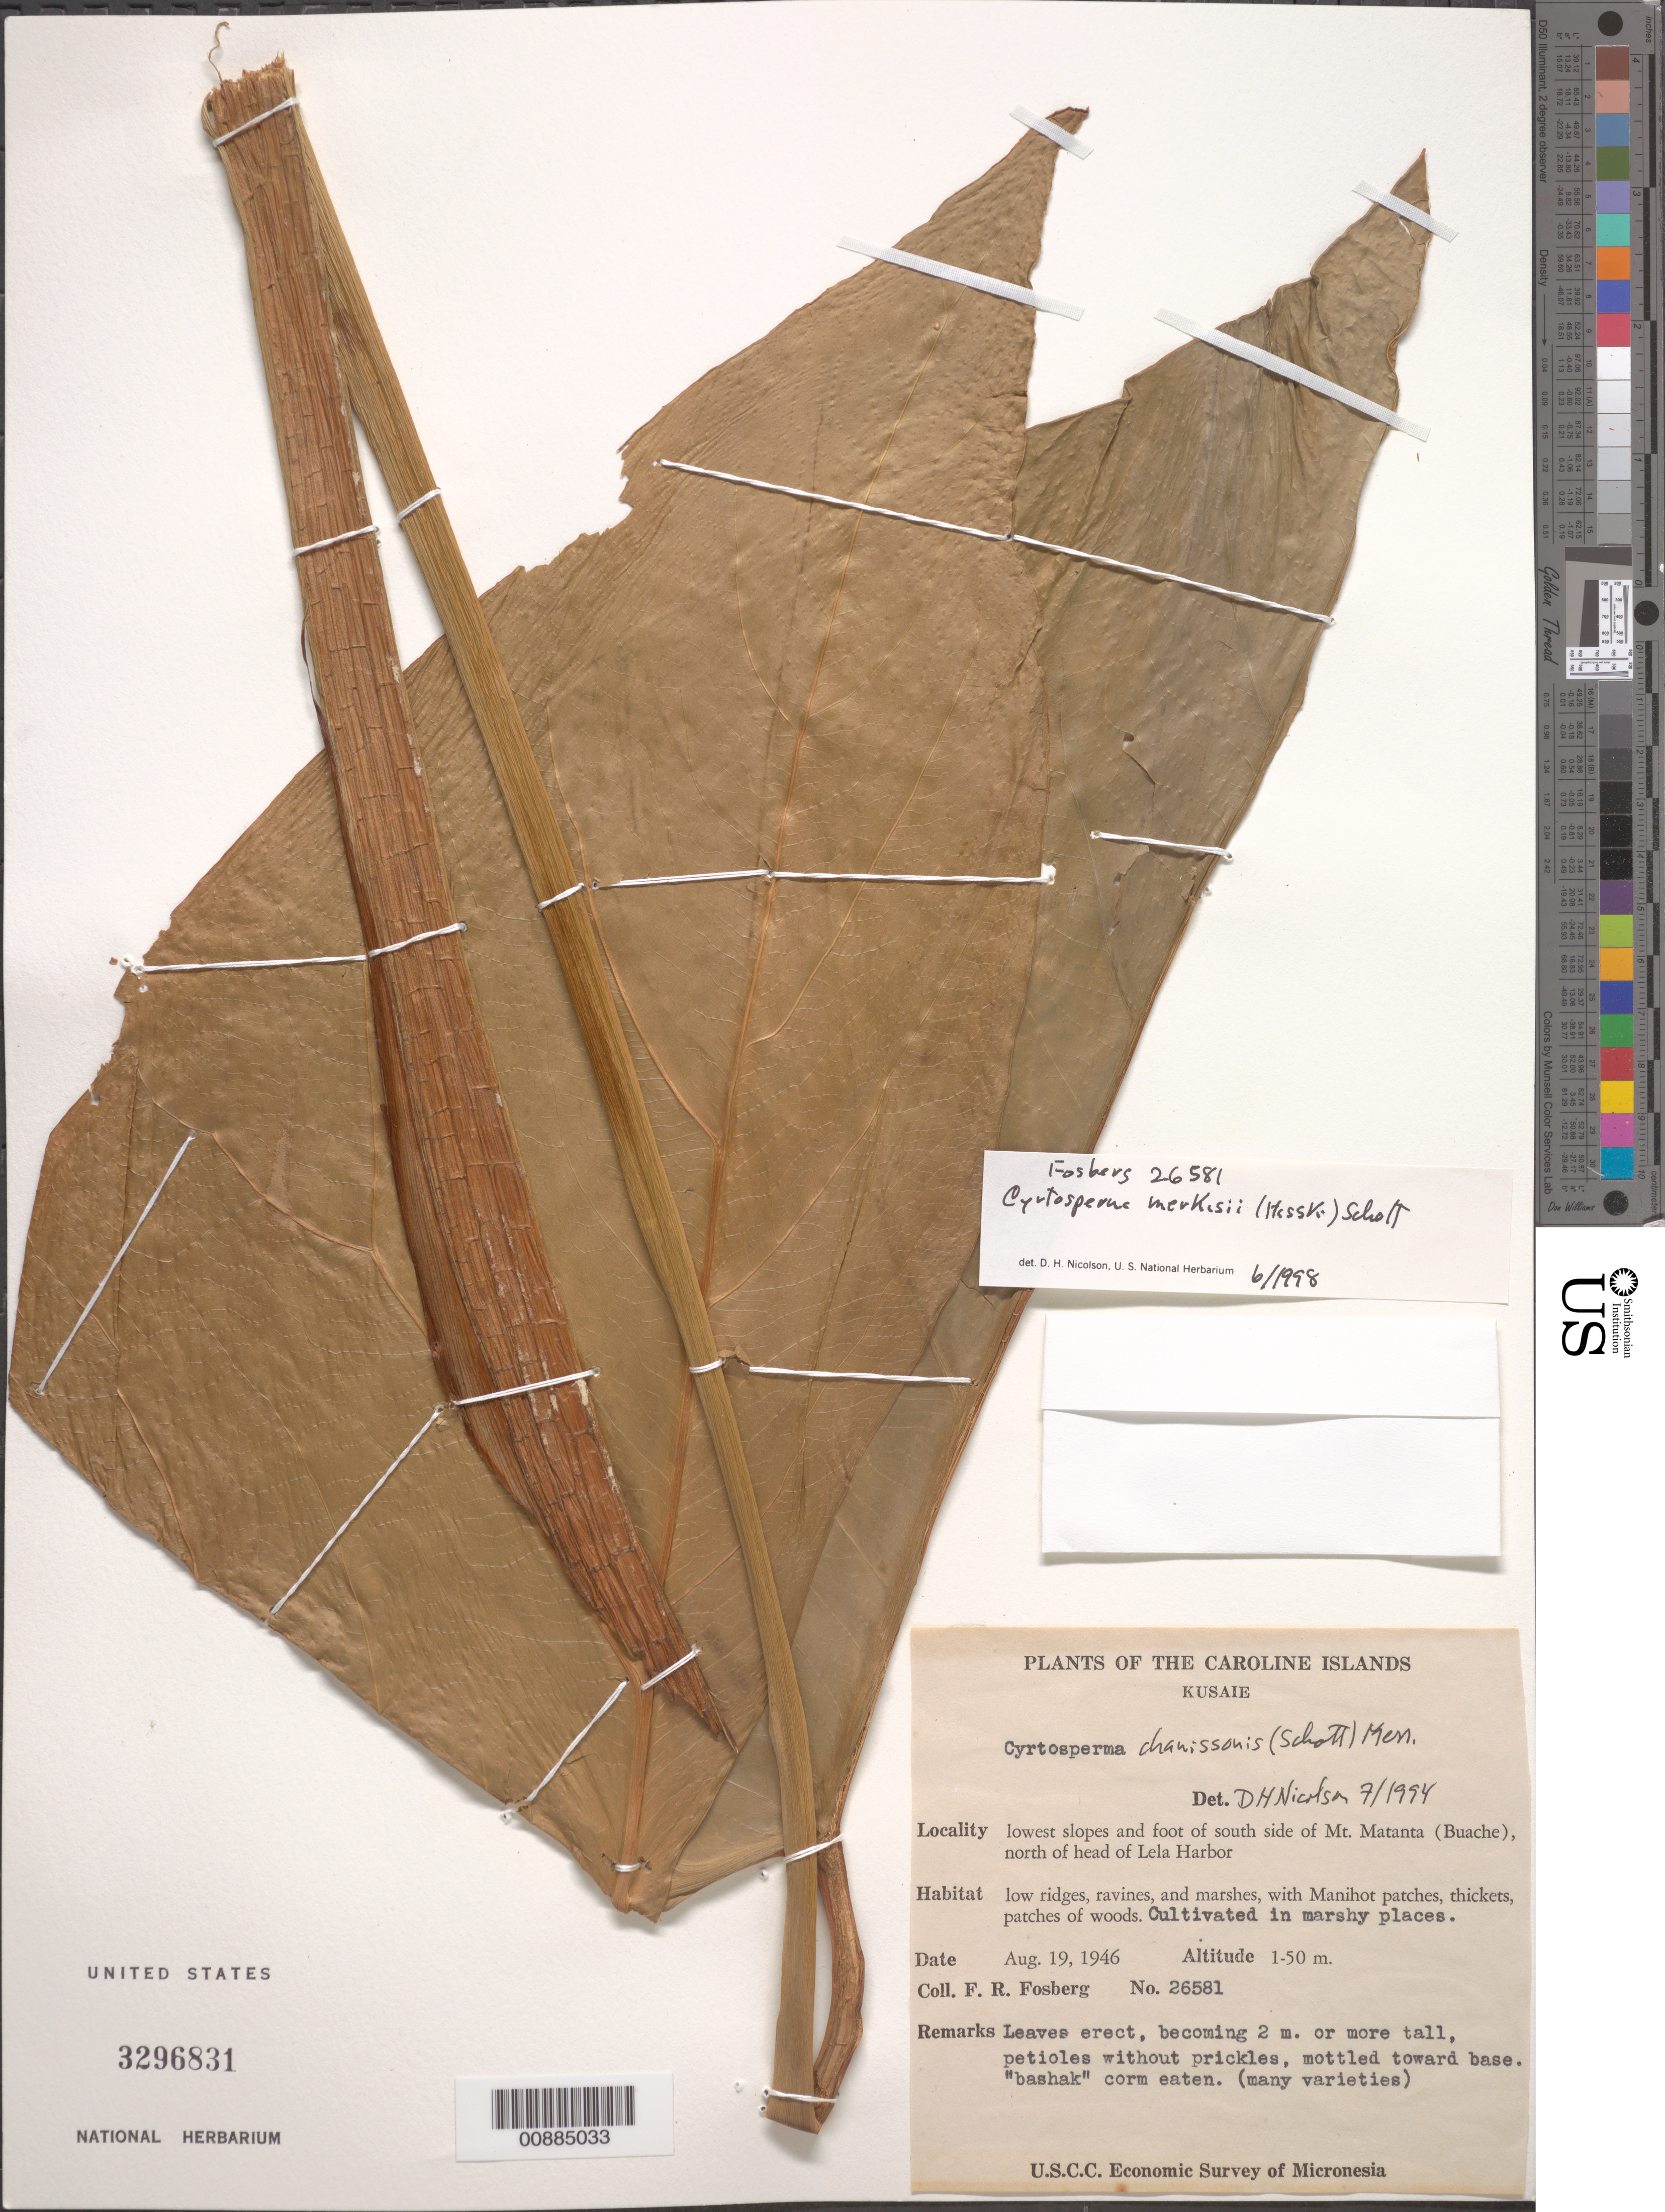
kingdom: Plantae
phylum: Tracheophyta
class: Liliopsida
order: Alismatales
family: Araceae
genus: Cyrtosperma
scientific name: Cyrtosperma merkusii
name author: (Hassk.) Schott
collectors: F. R. Fosberg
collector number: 26581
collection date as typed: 19 Aug 1946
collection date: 1946-08-19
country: Micronesia, Federated States of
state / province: Kosrae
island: Kosrae [Kusaie]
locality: South side of Mt. Matanta, north of head of Lela Harbor.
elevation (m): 1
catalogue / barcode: US 3296831